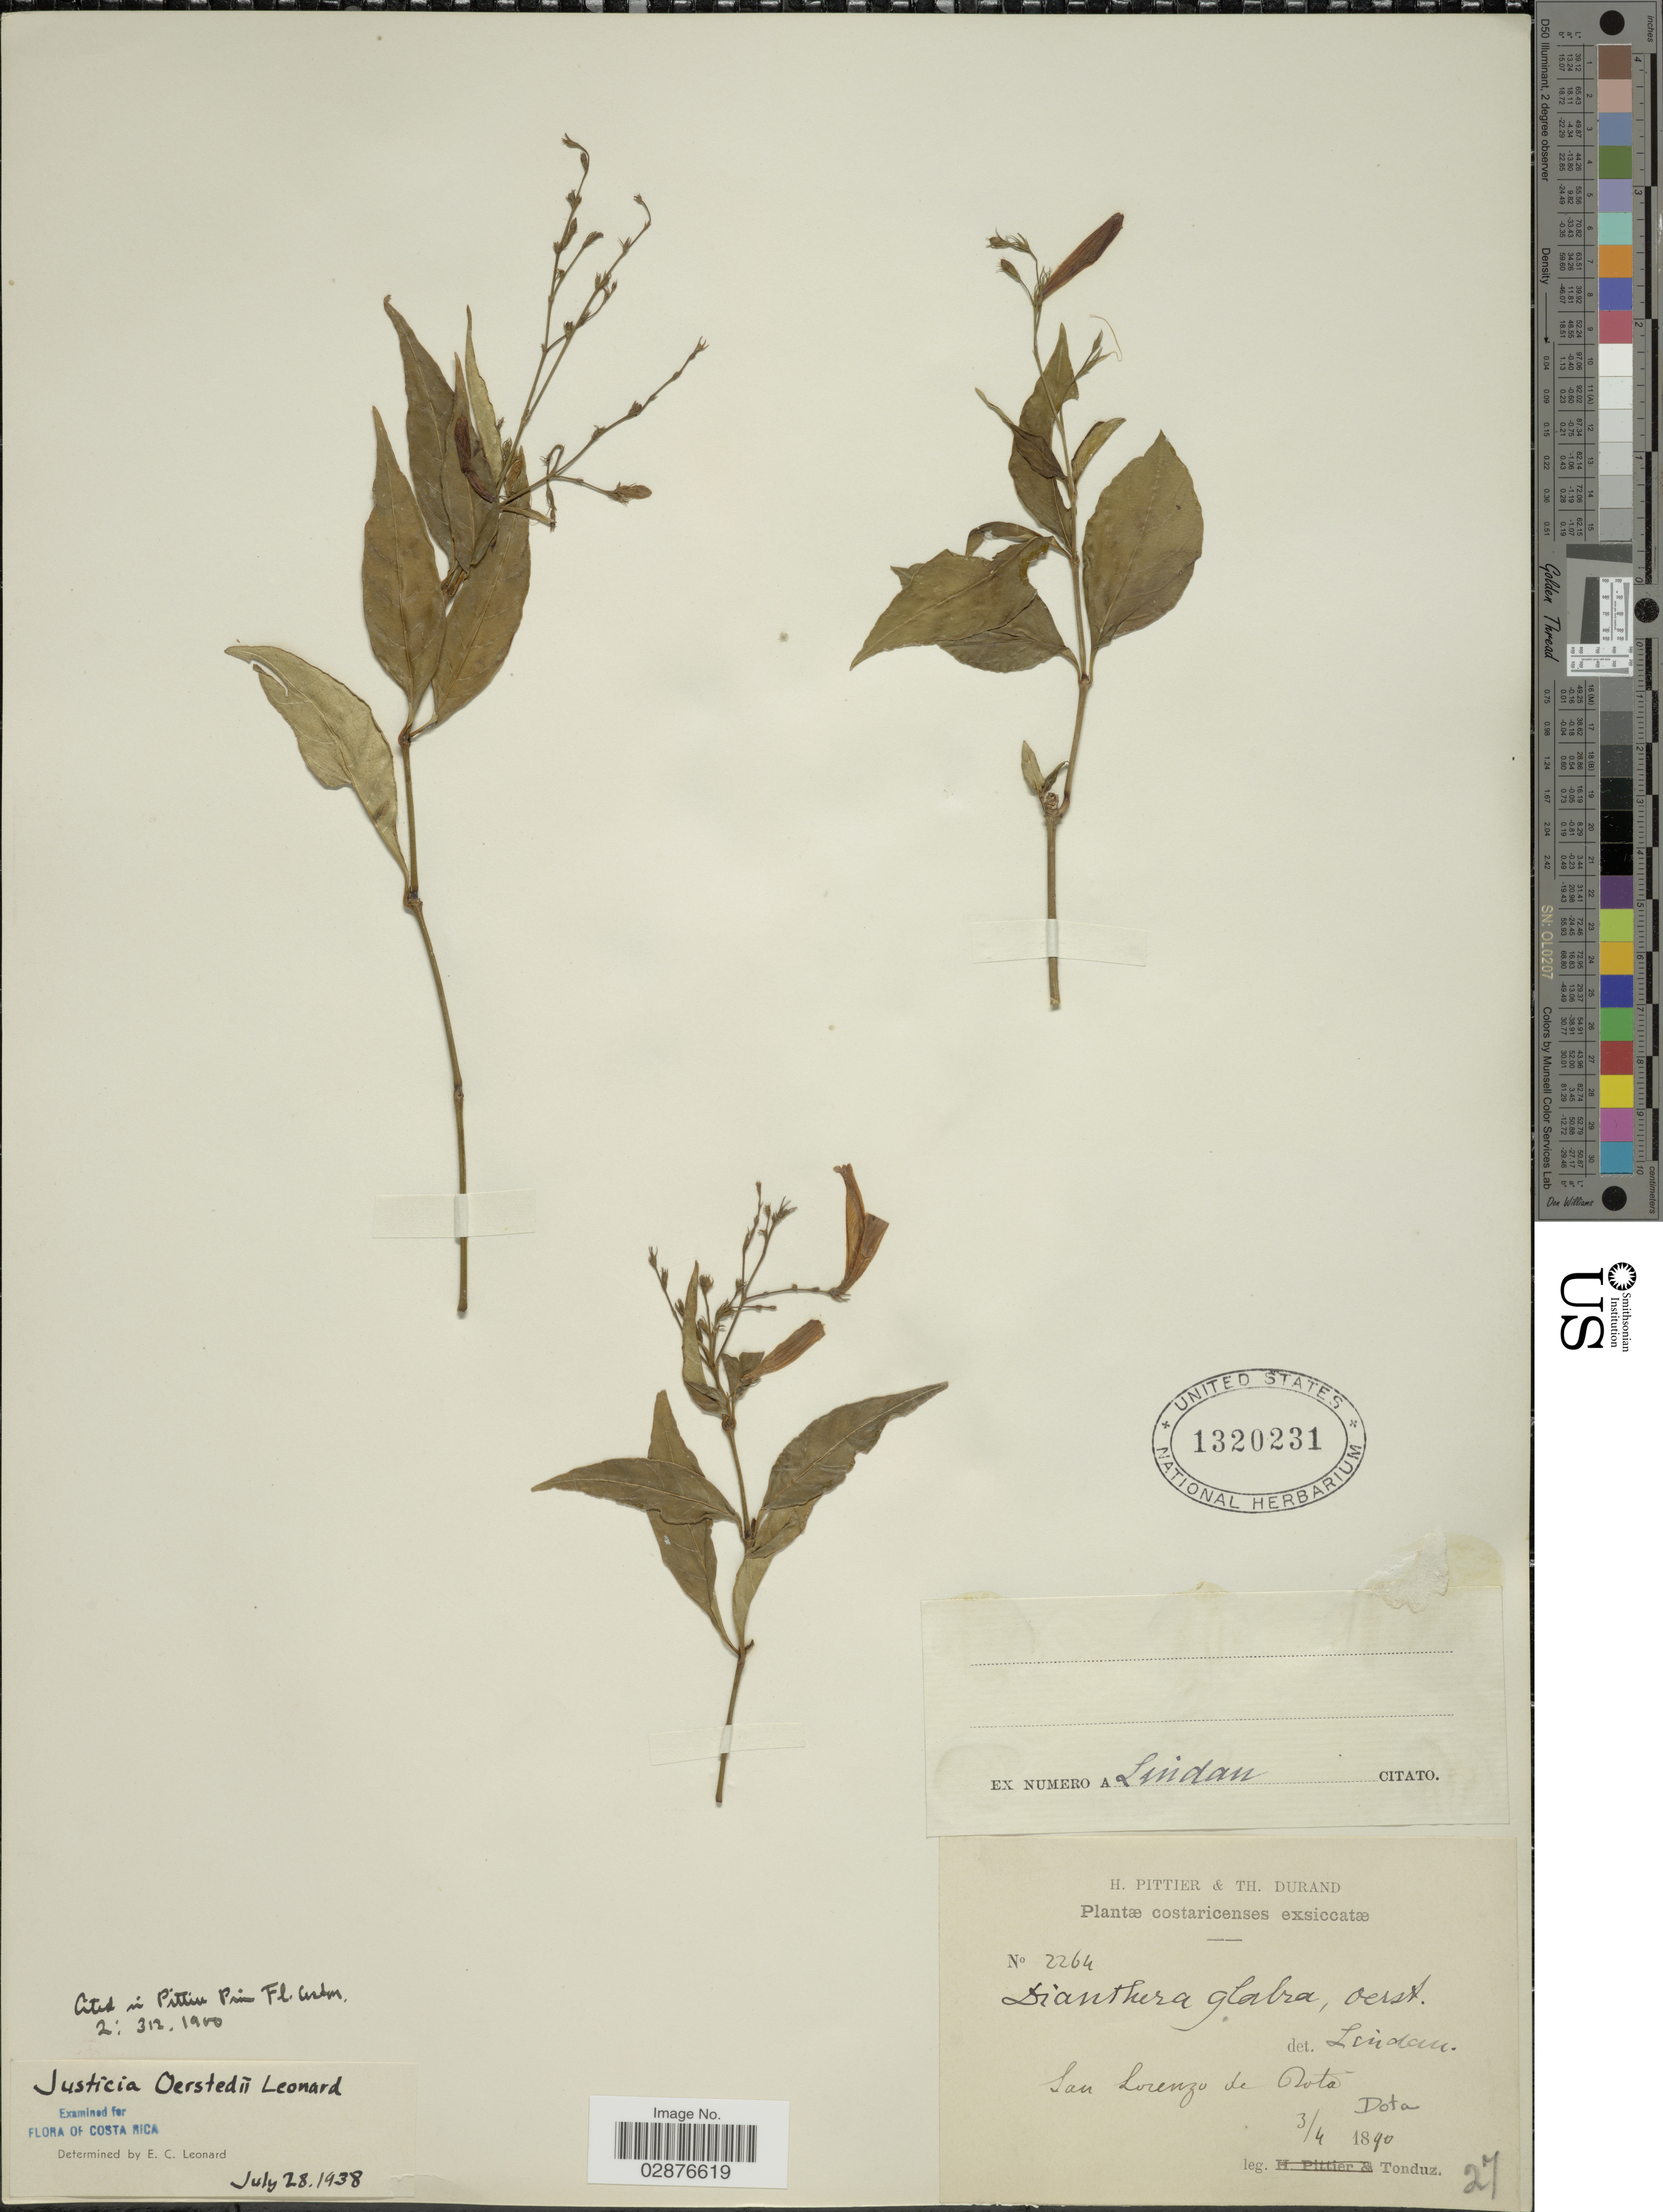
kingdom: Plantae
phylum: Tracheophyta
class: Magnoliopsida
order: Lamiales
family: Acanthaceae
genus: Justicia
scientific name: Justicia oerstedii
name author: Leonard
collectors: Tonduz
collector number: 2264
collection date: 1890-04-03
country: Costa Rica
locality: San Lorenzo de Dota.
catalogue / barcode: US 1320231